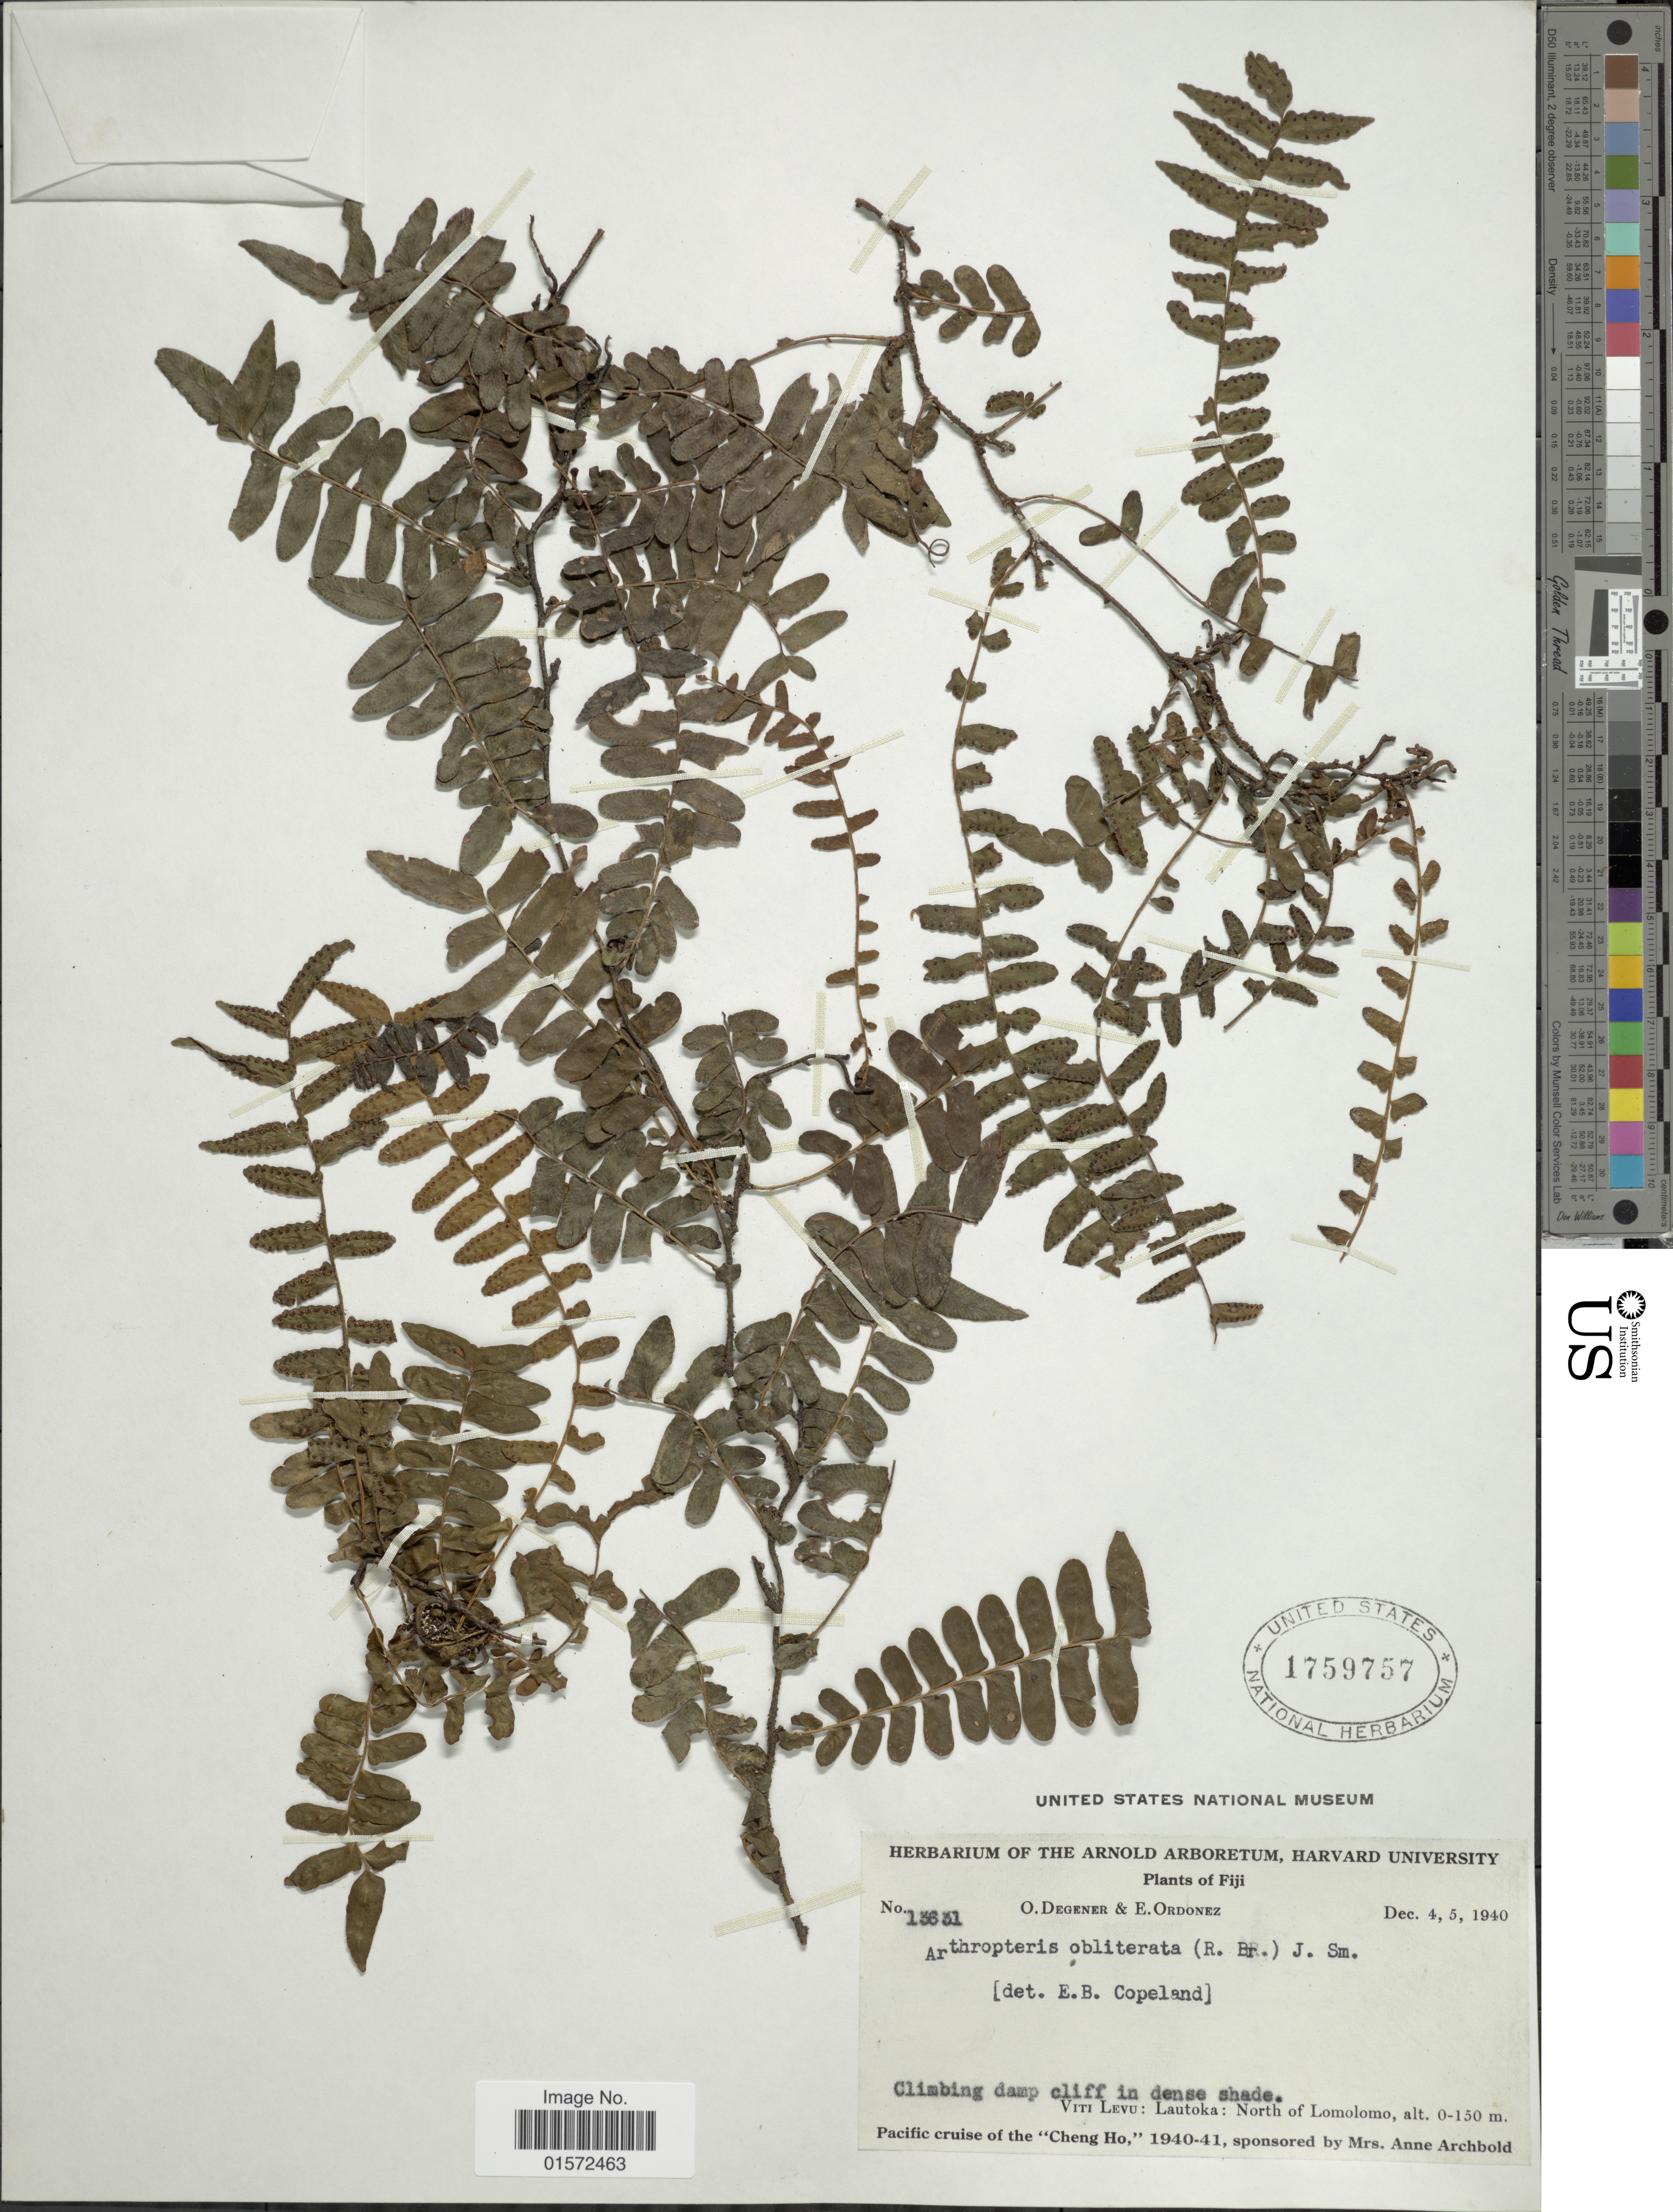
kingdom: Plantae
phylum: Tracheophyta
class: Polypodiopsida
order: Polypodiales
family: Tectariaceae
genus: Arthropteris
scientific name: Arthropteris repens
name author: (Brack.) C. Chr.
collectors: O. Degener & O. Ordonez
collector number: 13631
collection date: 1940-12-04/1940-12-05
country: Fiji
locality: Viti Levu: Lautoka: north of Lomolomo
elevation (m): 0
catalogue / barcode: US 1759757